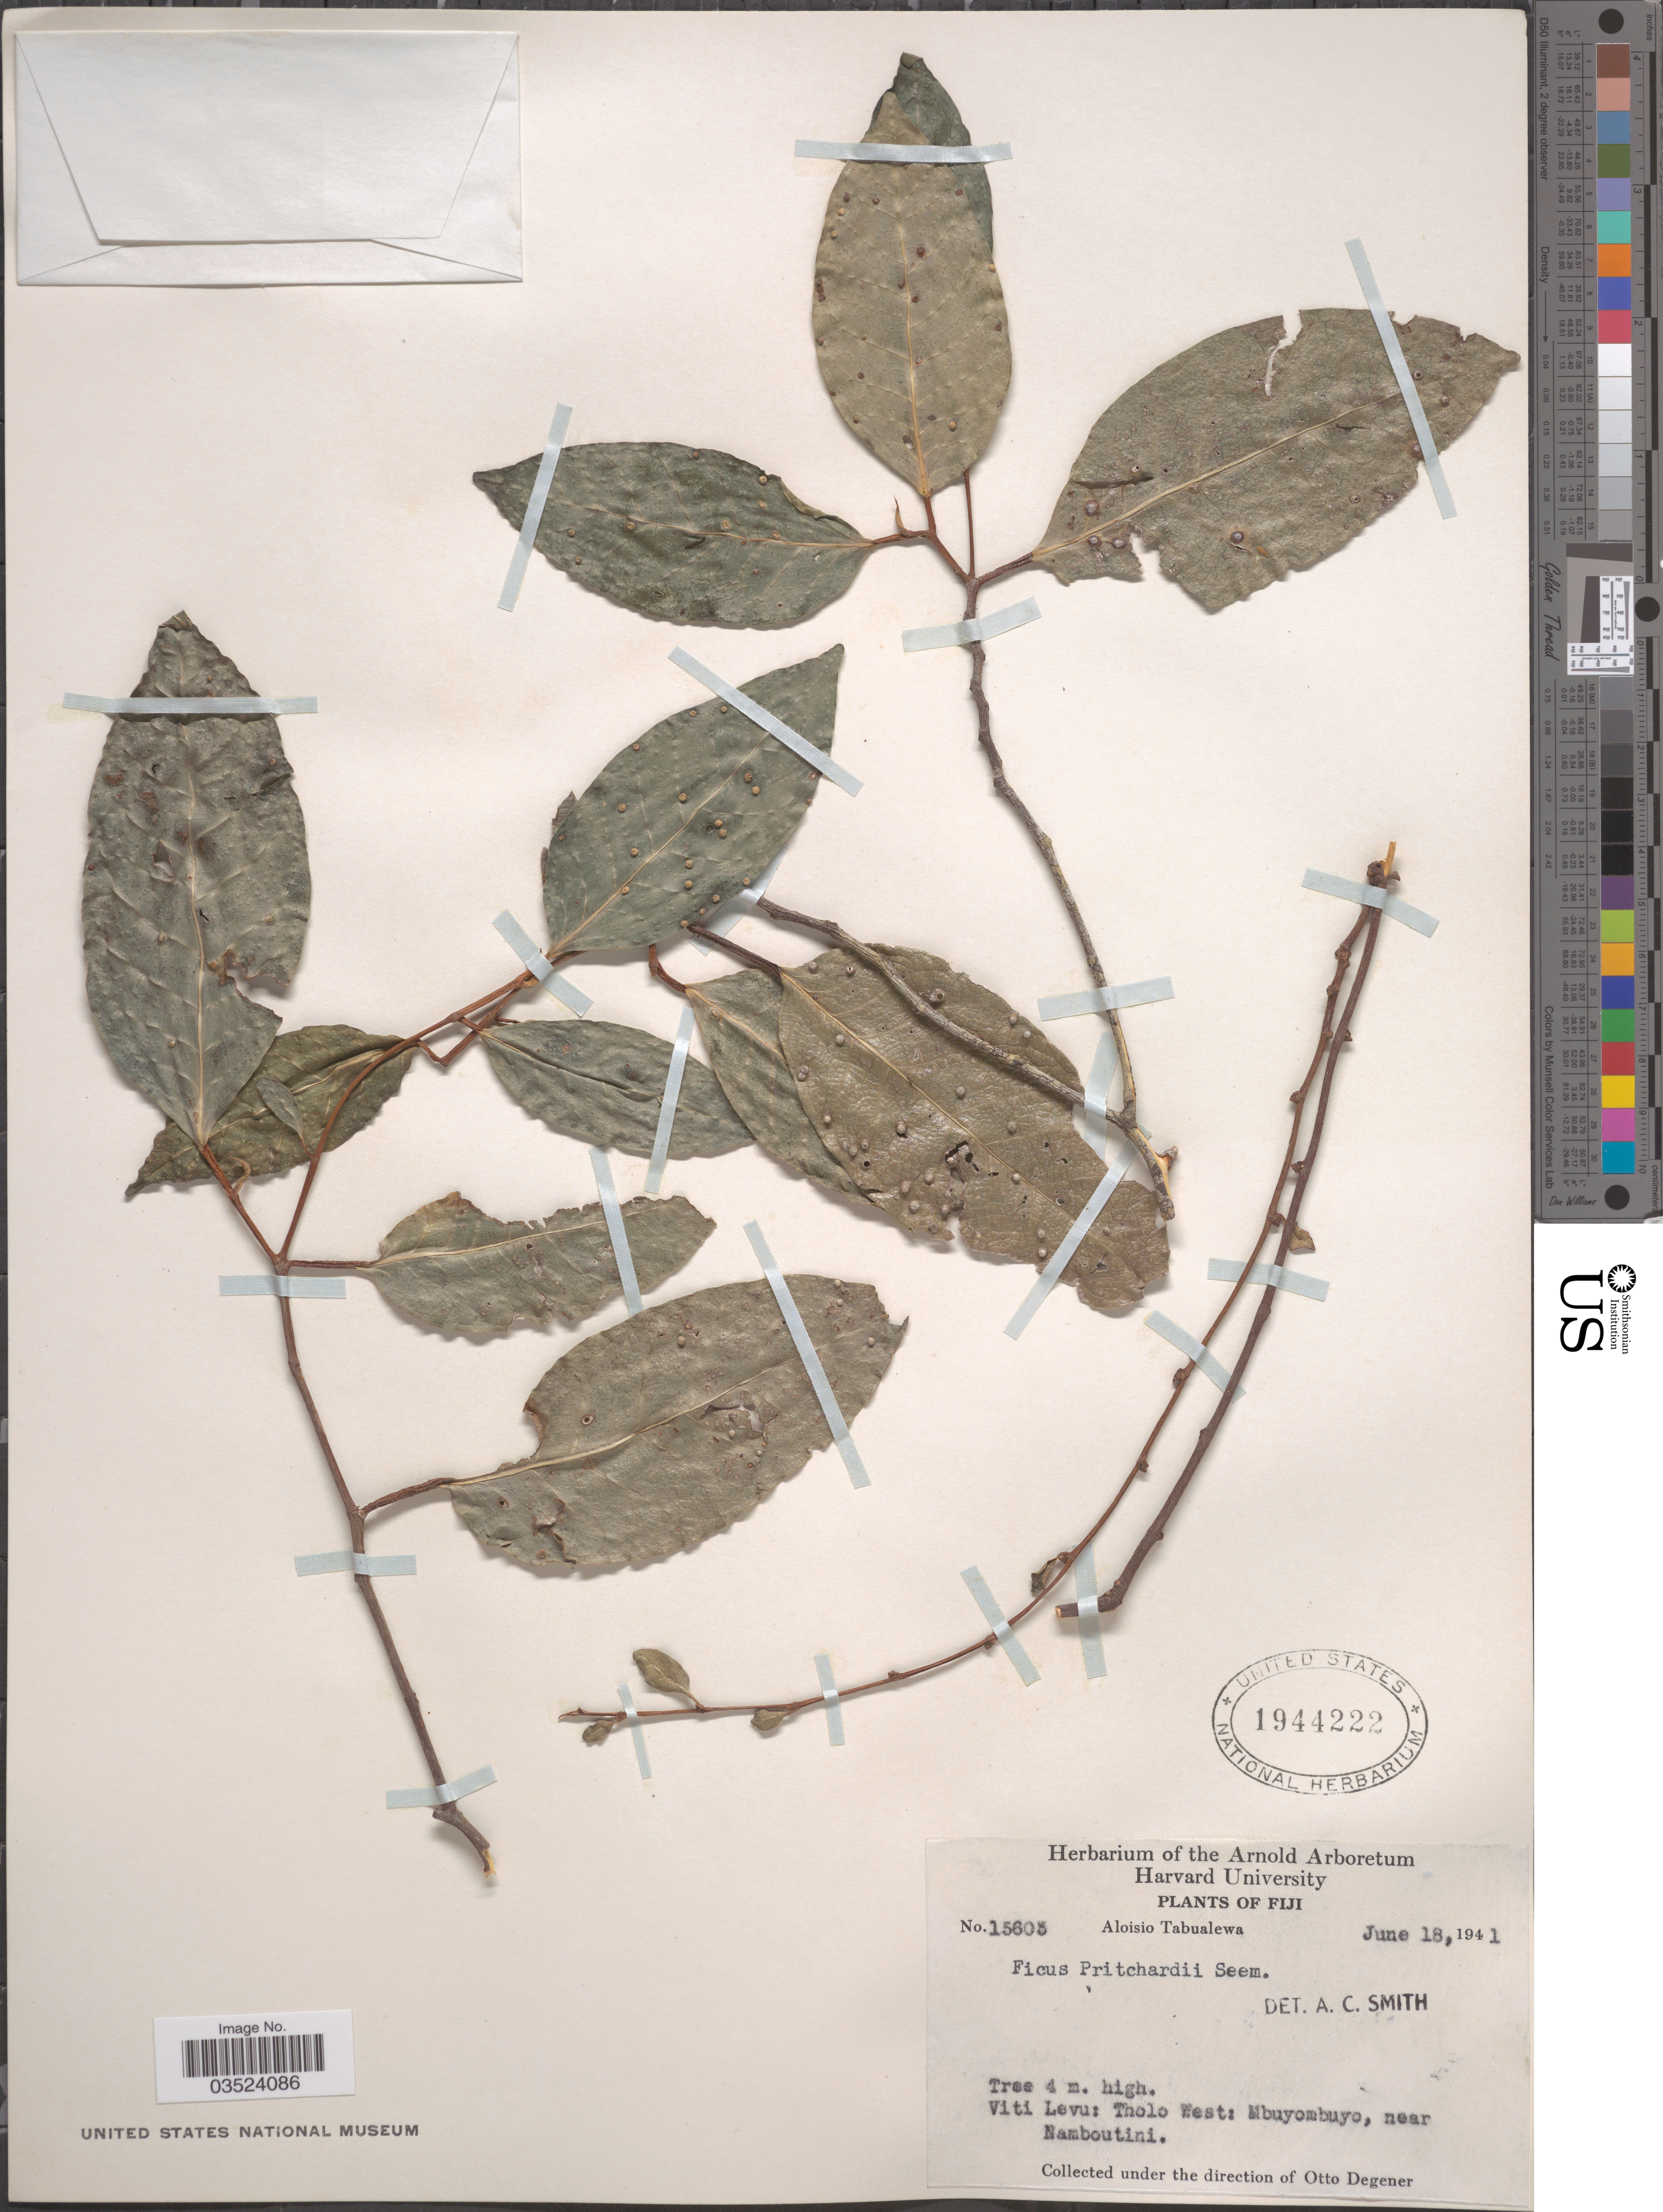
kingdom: Plantae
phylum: Tracheophyta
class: Magnoliopsida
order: Rosales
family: Moraceae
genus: Ficus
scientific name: Ficus pritchardii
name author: Seem.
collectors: A. Tabualewa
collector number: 15605*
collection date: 1941-06-18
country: Fiji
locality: Viti Levu: Tholo West: Mbuyombuyo, near Namboutini.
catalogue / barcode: US 1944222